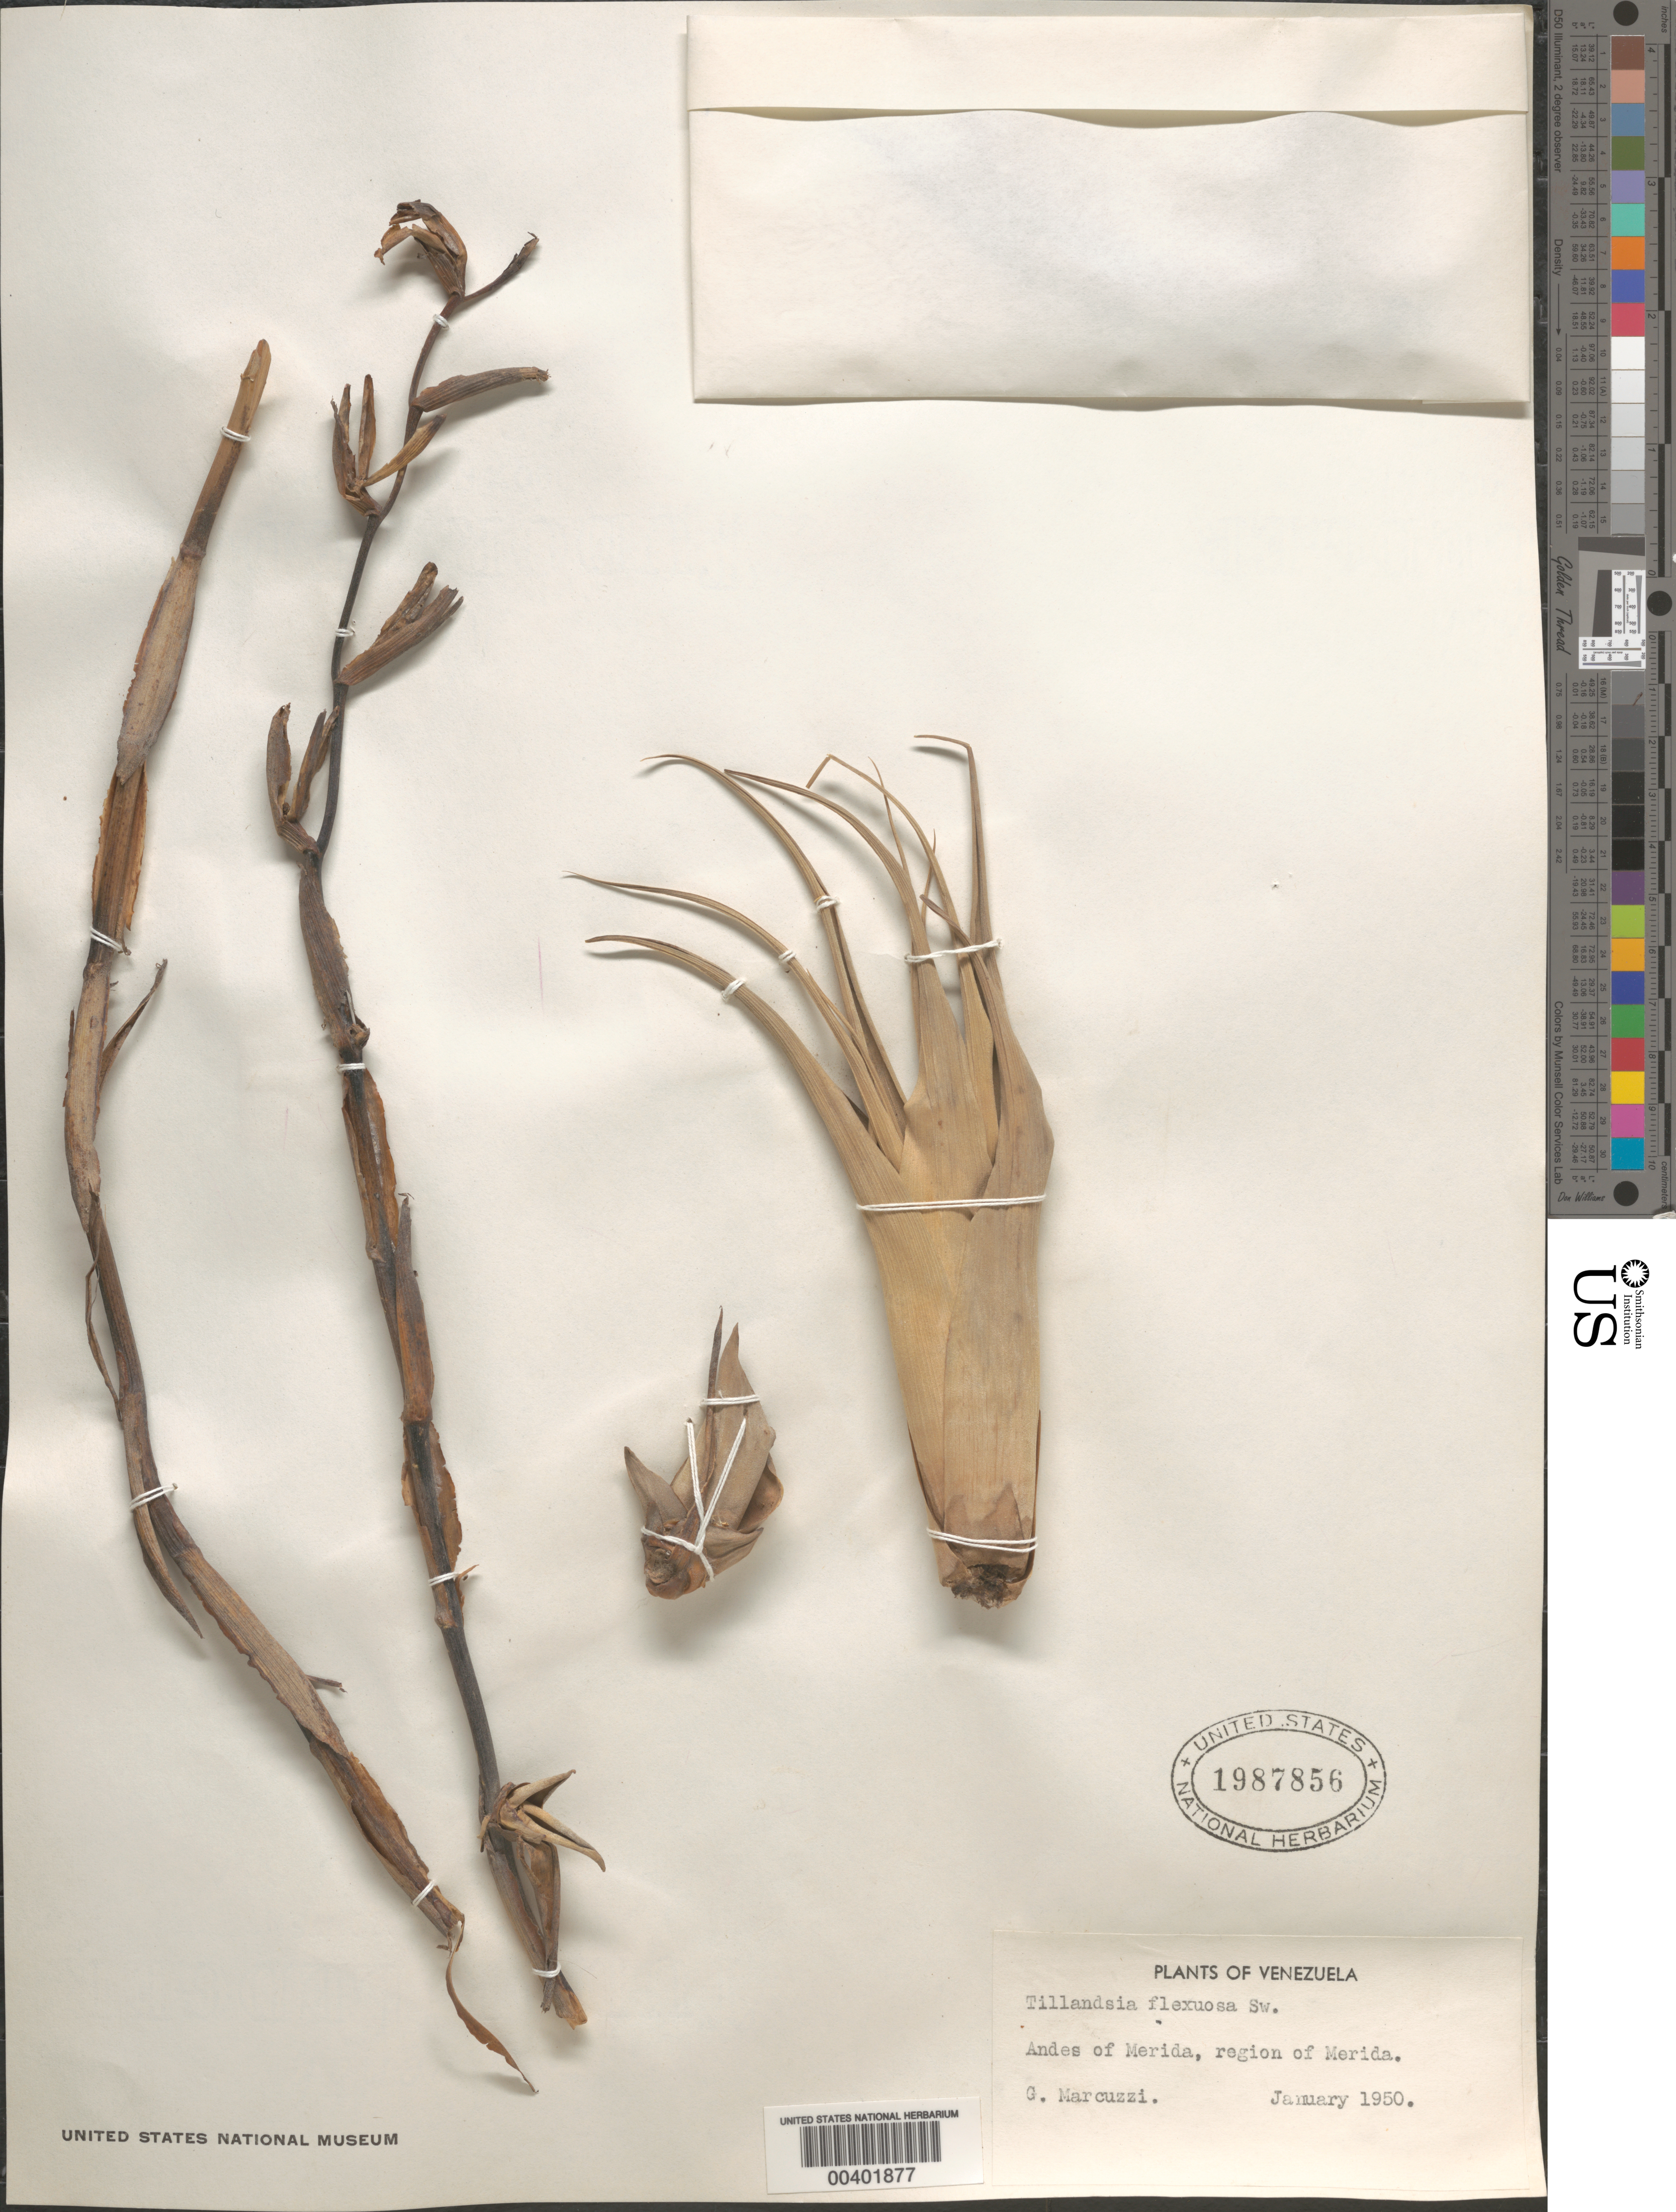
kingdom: Plantae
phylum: Tracheophyta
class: Liliopsida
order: Poales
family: Bromeliaceae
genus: Tillandsia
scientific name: Tillandsia flexuosa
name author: Sw.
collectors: G. Marcuzzi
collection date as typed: Jan 1950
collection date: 1950-01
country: Venezuela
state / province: Mérida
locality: Andes of Mérida, Region of Mérida.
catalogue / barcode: US 1987856